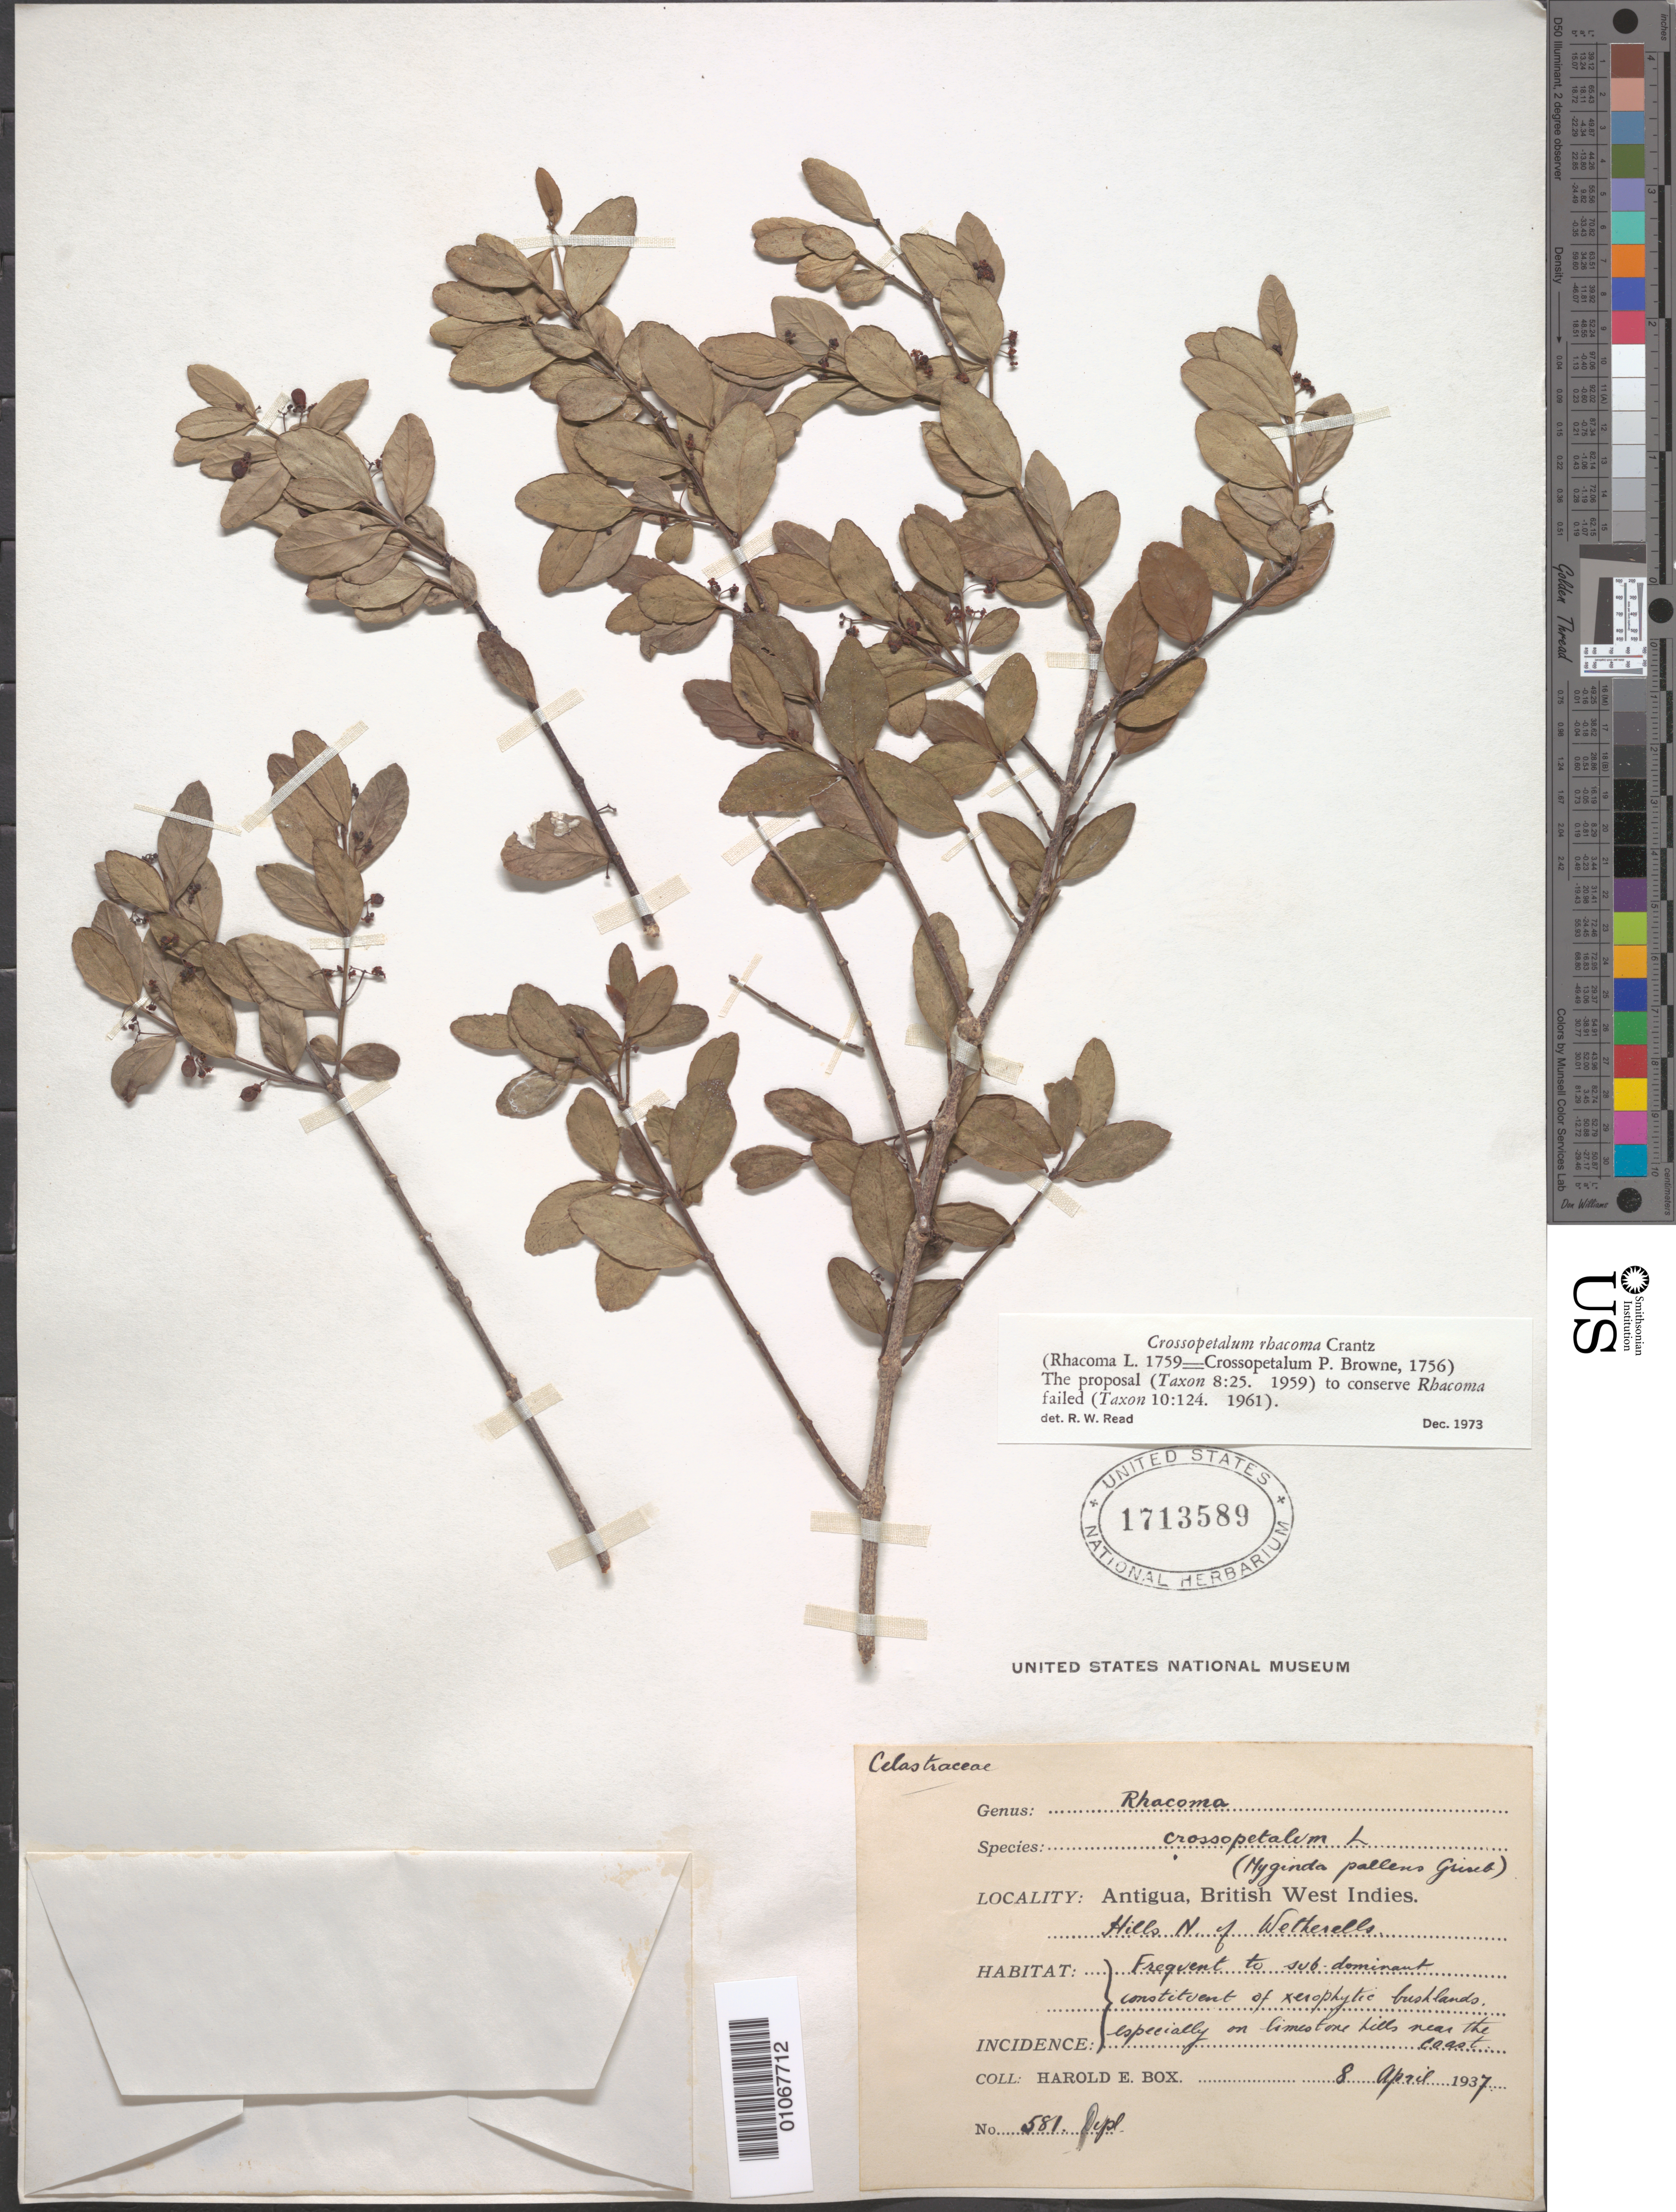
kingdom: Plantae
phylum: Tracheophyta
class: Magnoliopsida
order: Celastrales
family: Celastraceae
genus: Crossopetalum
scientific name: Crossopetalum rhacoma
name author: Crantz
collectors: H. E. Box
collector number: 581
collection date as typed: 08 Apr 1937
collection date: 1937-04-08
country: Antigua and Barbuda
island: Antigua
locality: Frequent to subdominant, constituent of xerophytic brushlands, specially on limestone hills, near the coast.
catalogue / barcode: US 1713589